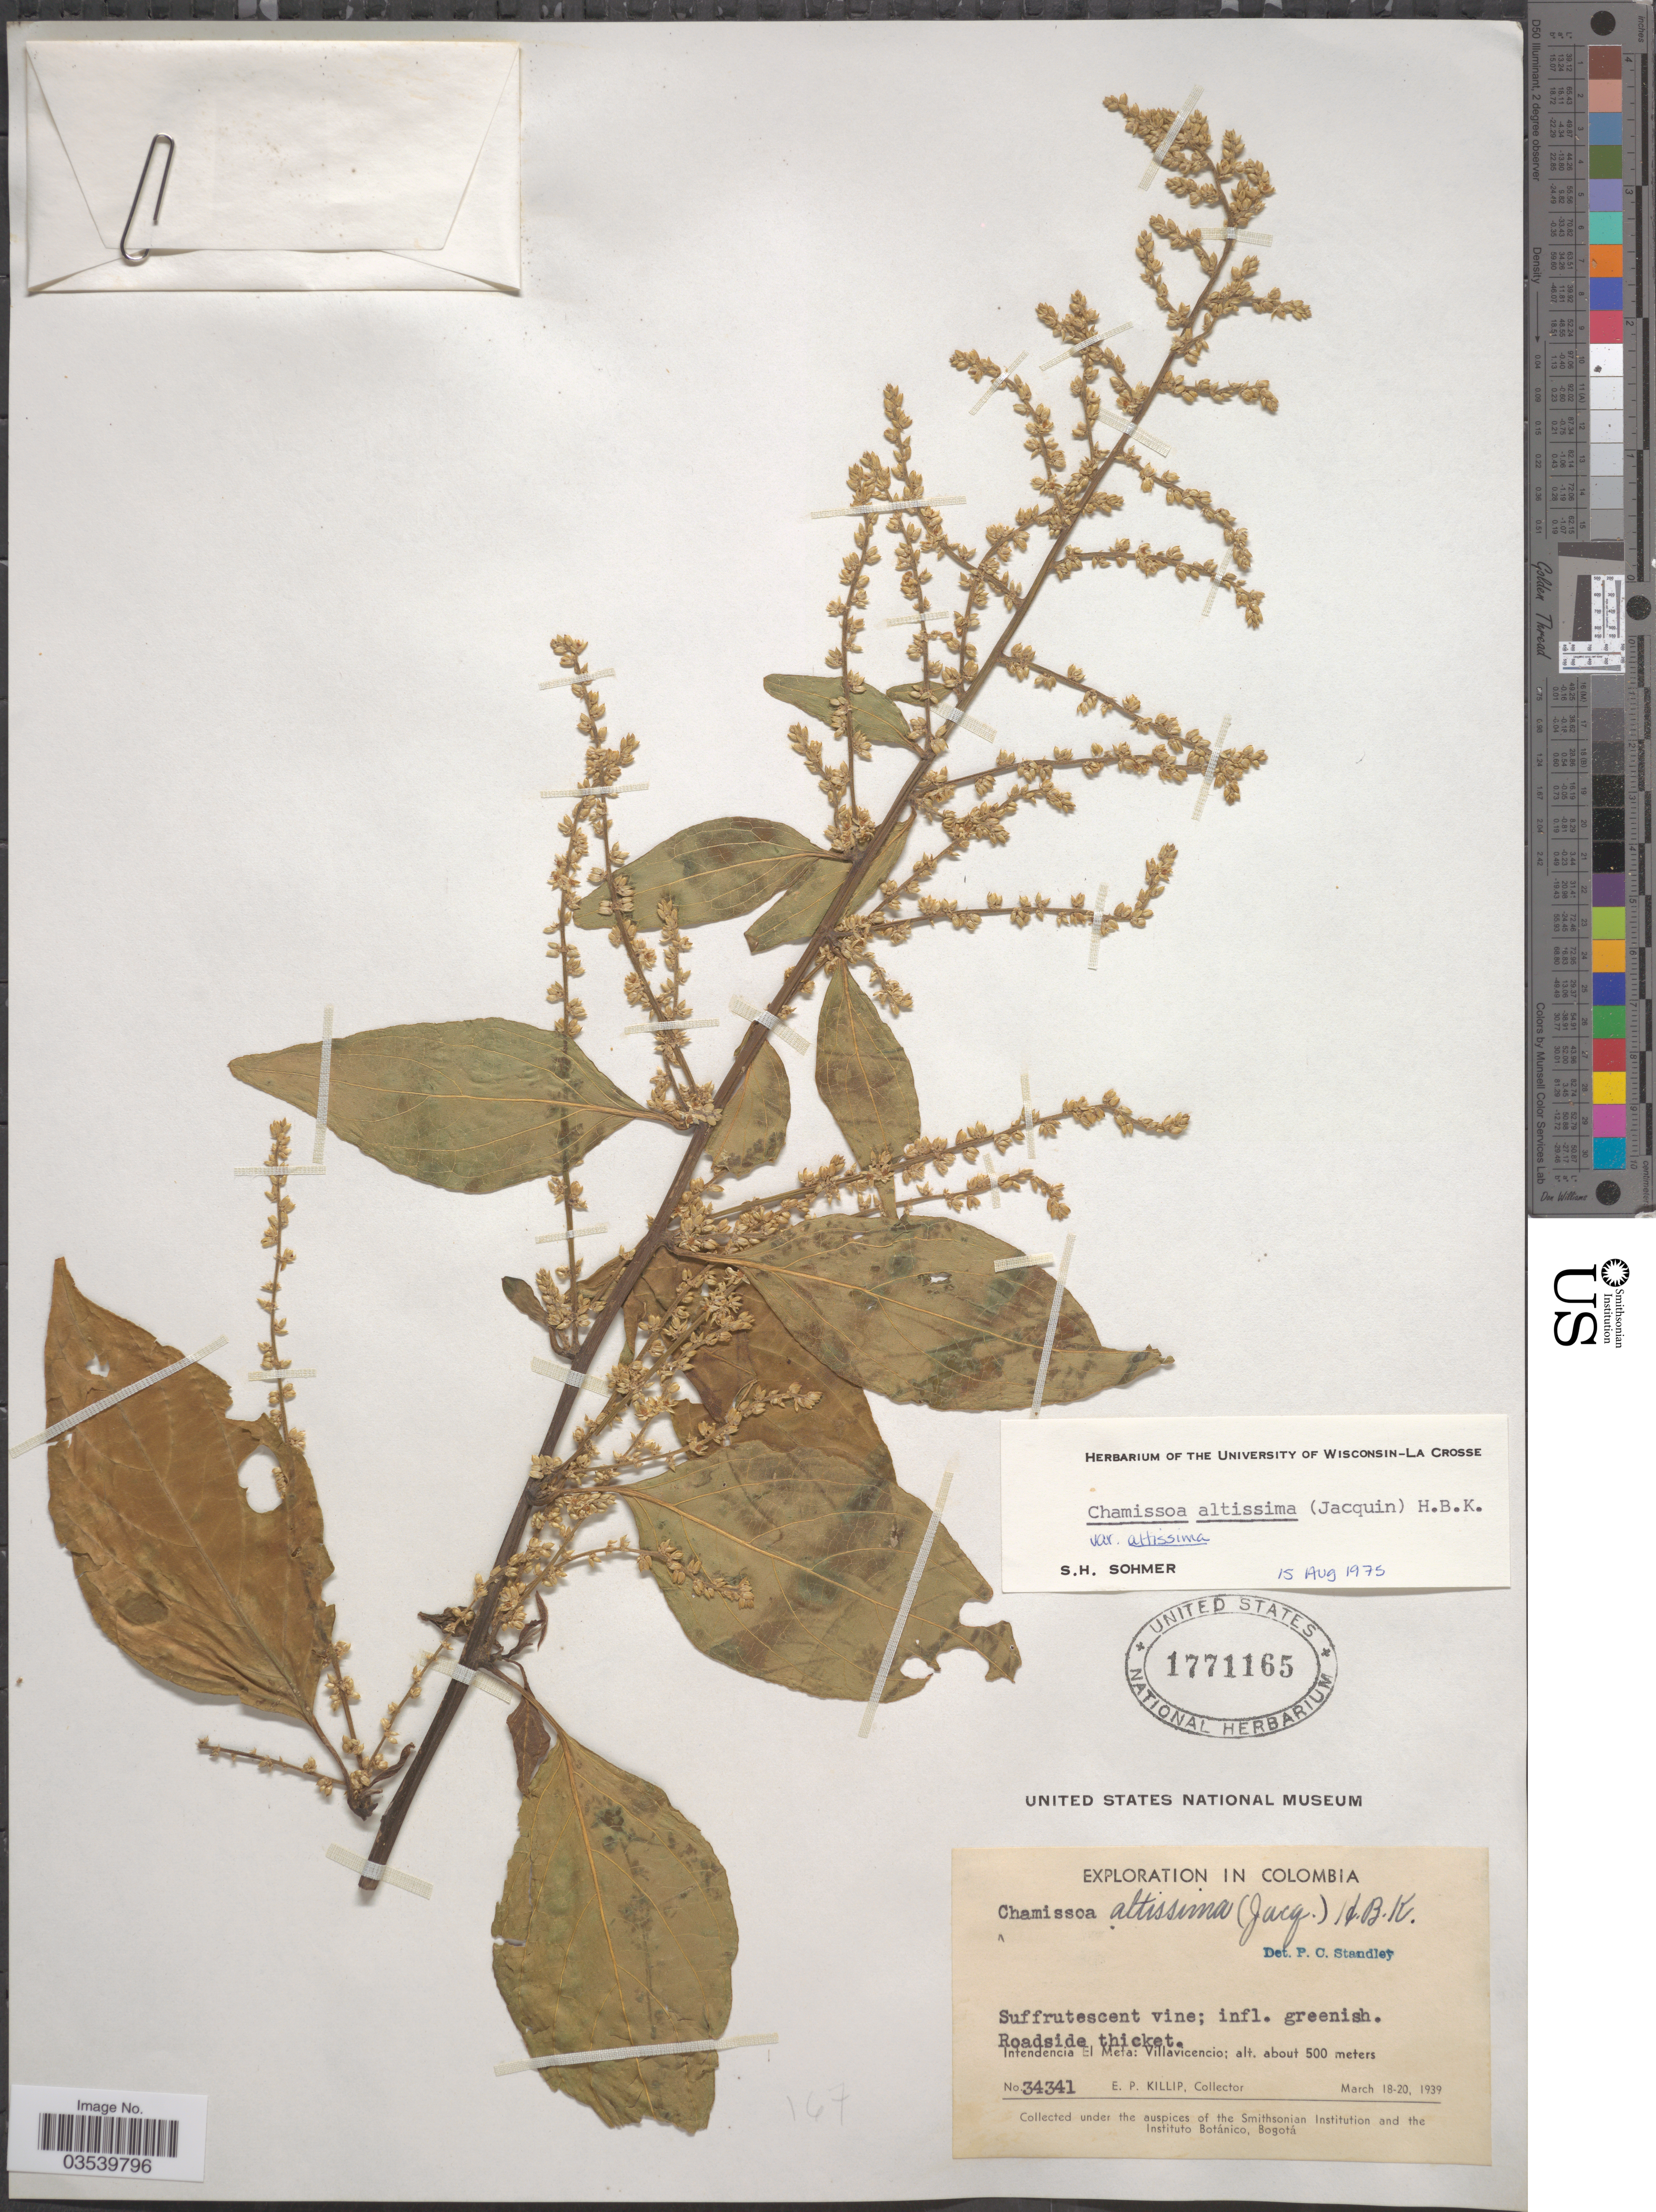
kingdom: Plantae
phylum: Tracheophyta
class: Magnoliopsida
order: Caryophyllales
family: Amaranthaceae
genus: Chamissoa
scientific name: Chamissoa altissima var. altissima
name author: (Jacq.) Kunth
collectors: E. P. Killip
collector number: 34341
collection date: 1939-03-18/1939-03-20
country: Colombia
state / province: Meta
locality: Intendencia El Meta: Villavicencio.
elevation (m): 500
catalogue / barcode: US 1771165